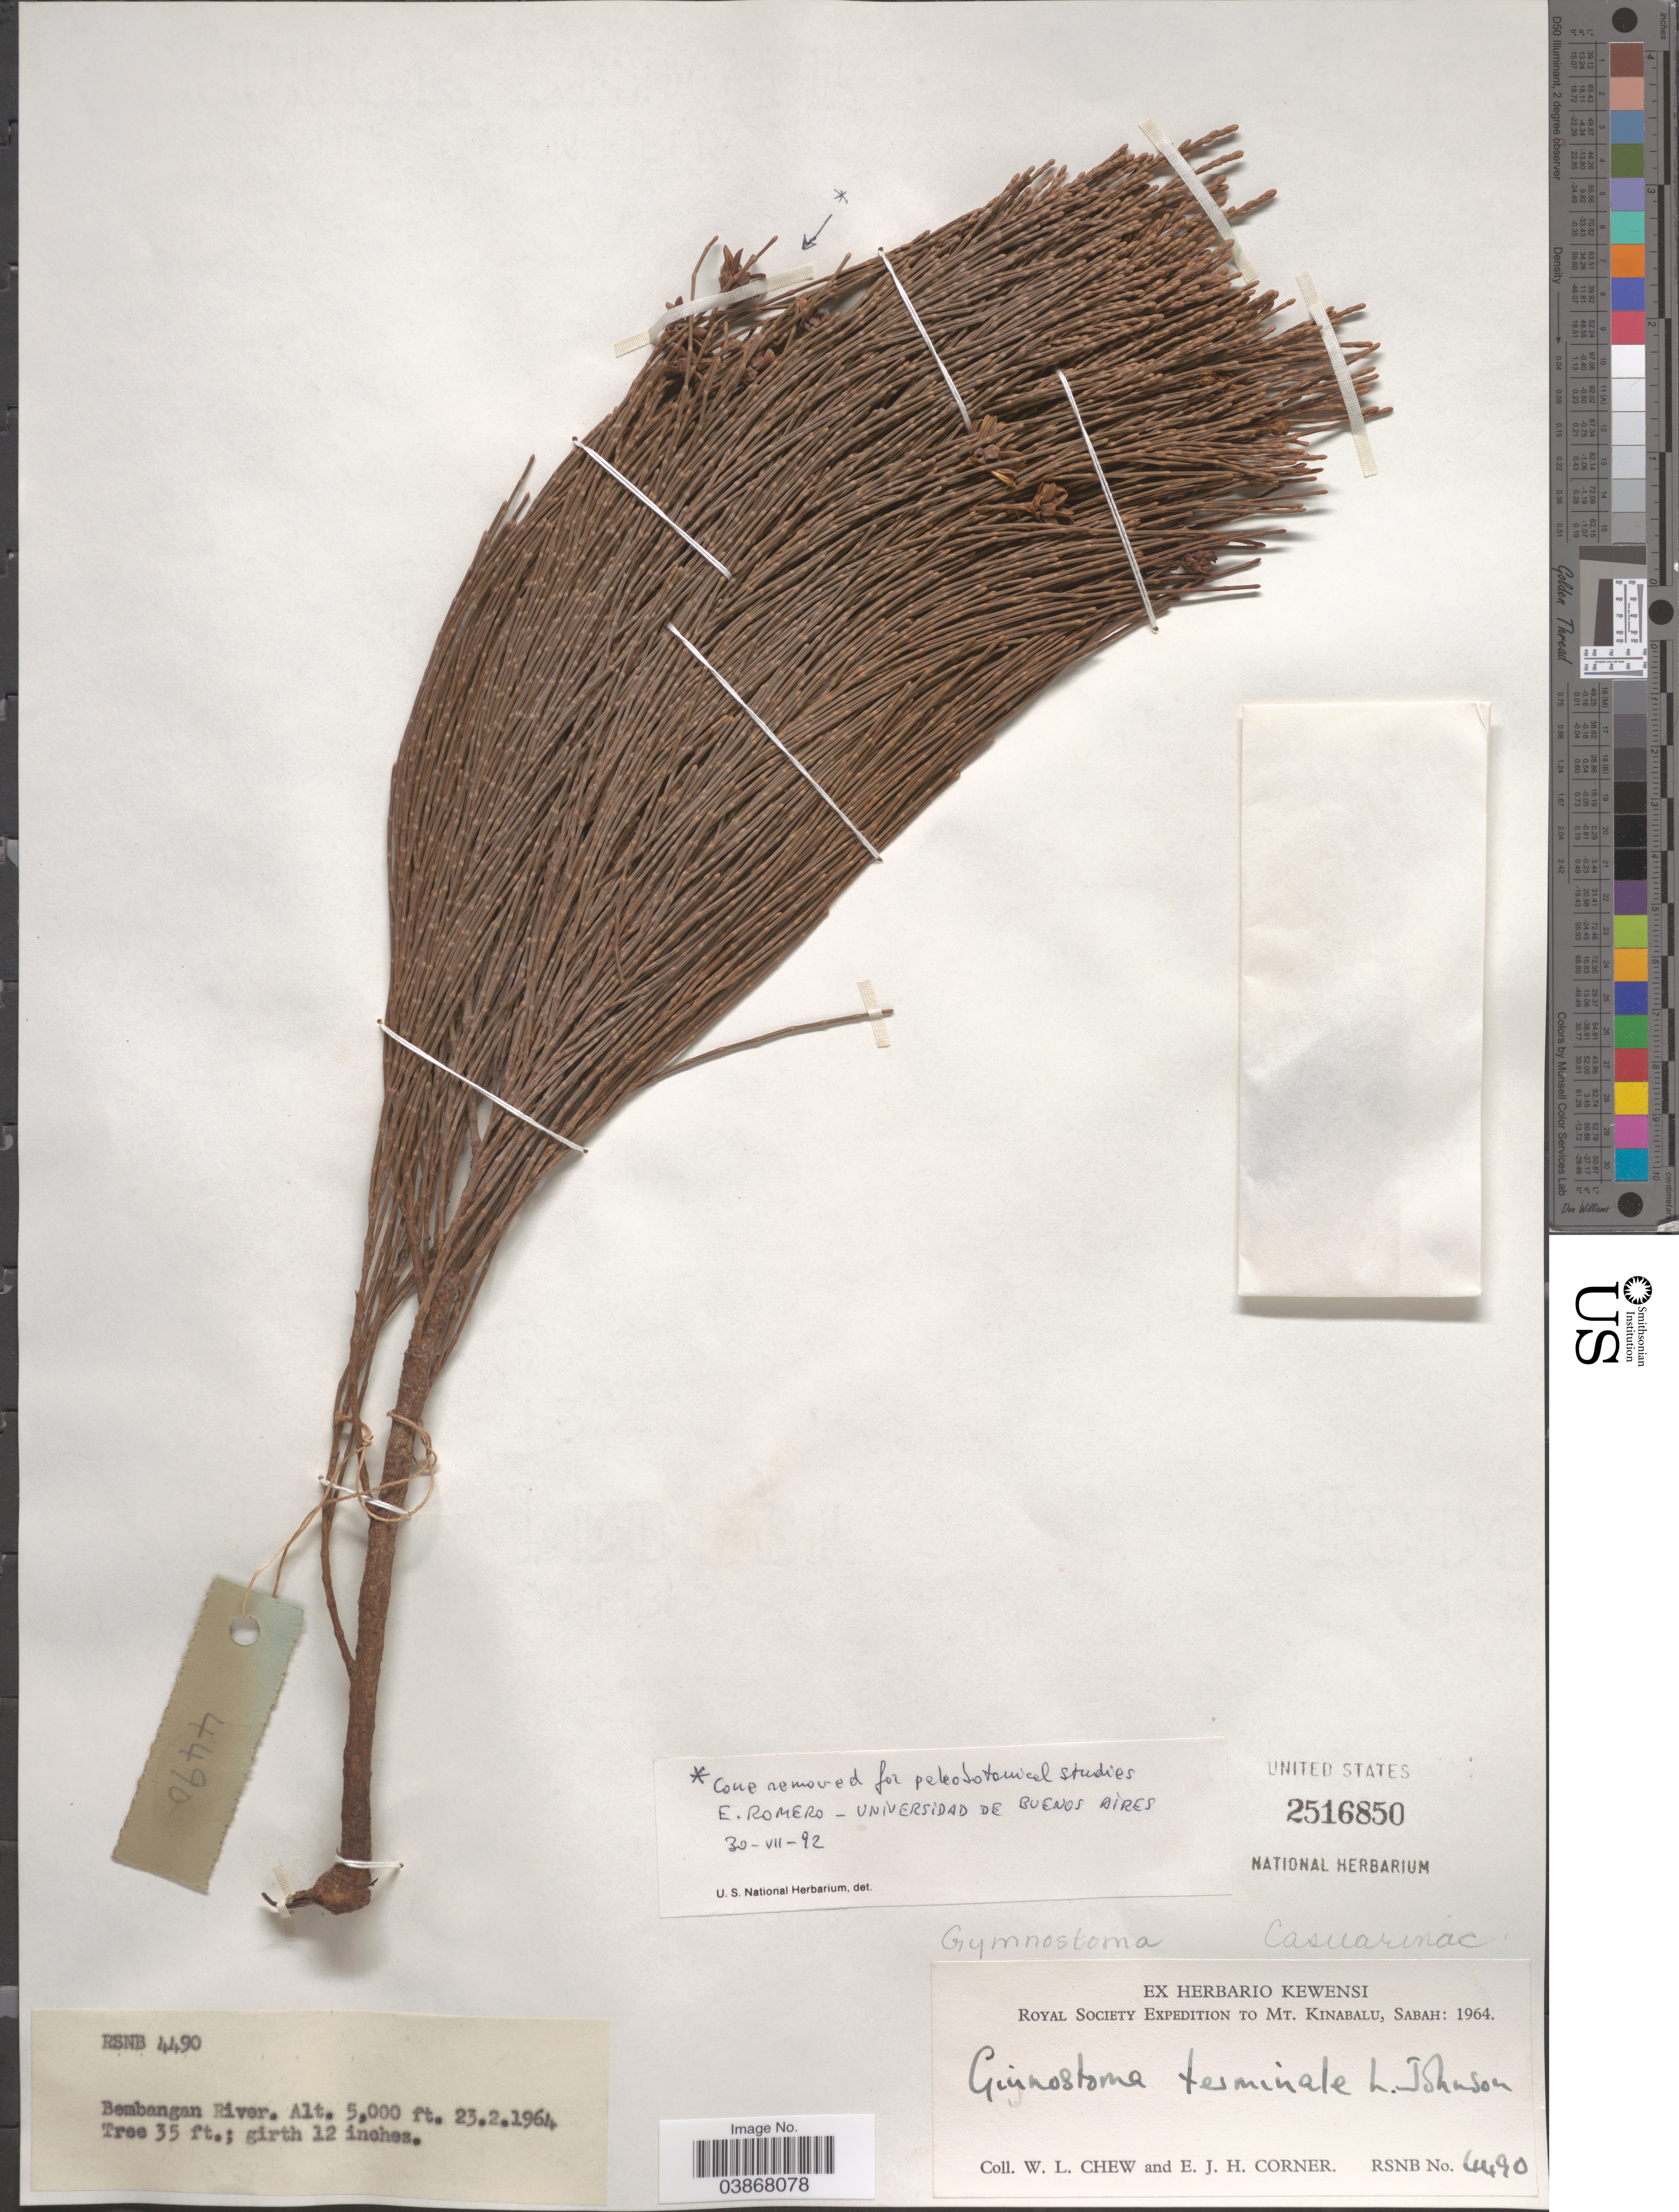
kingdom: Plantae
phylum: Tracheophyta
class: Magnoliopsida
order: Fagales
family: Casuarinaceae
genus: Gymnostoma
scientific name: Gymnostoma terminale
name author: L.A.S. Johnson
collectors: W. Chew & E. Corner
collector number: RSNB 4490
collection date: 1964-02-23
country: Malaysia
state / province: Sabah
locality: Mt. Kinabalu. Bembangan River.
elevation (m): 1524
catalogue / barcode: US 2516850